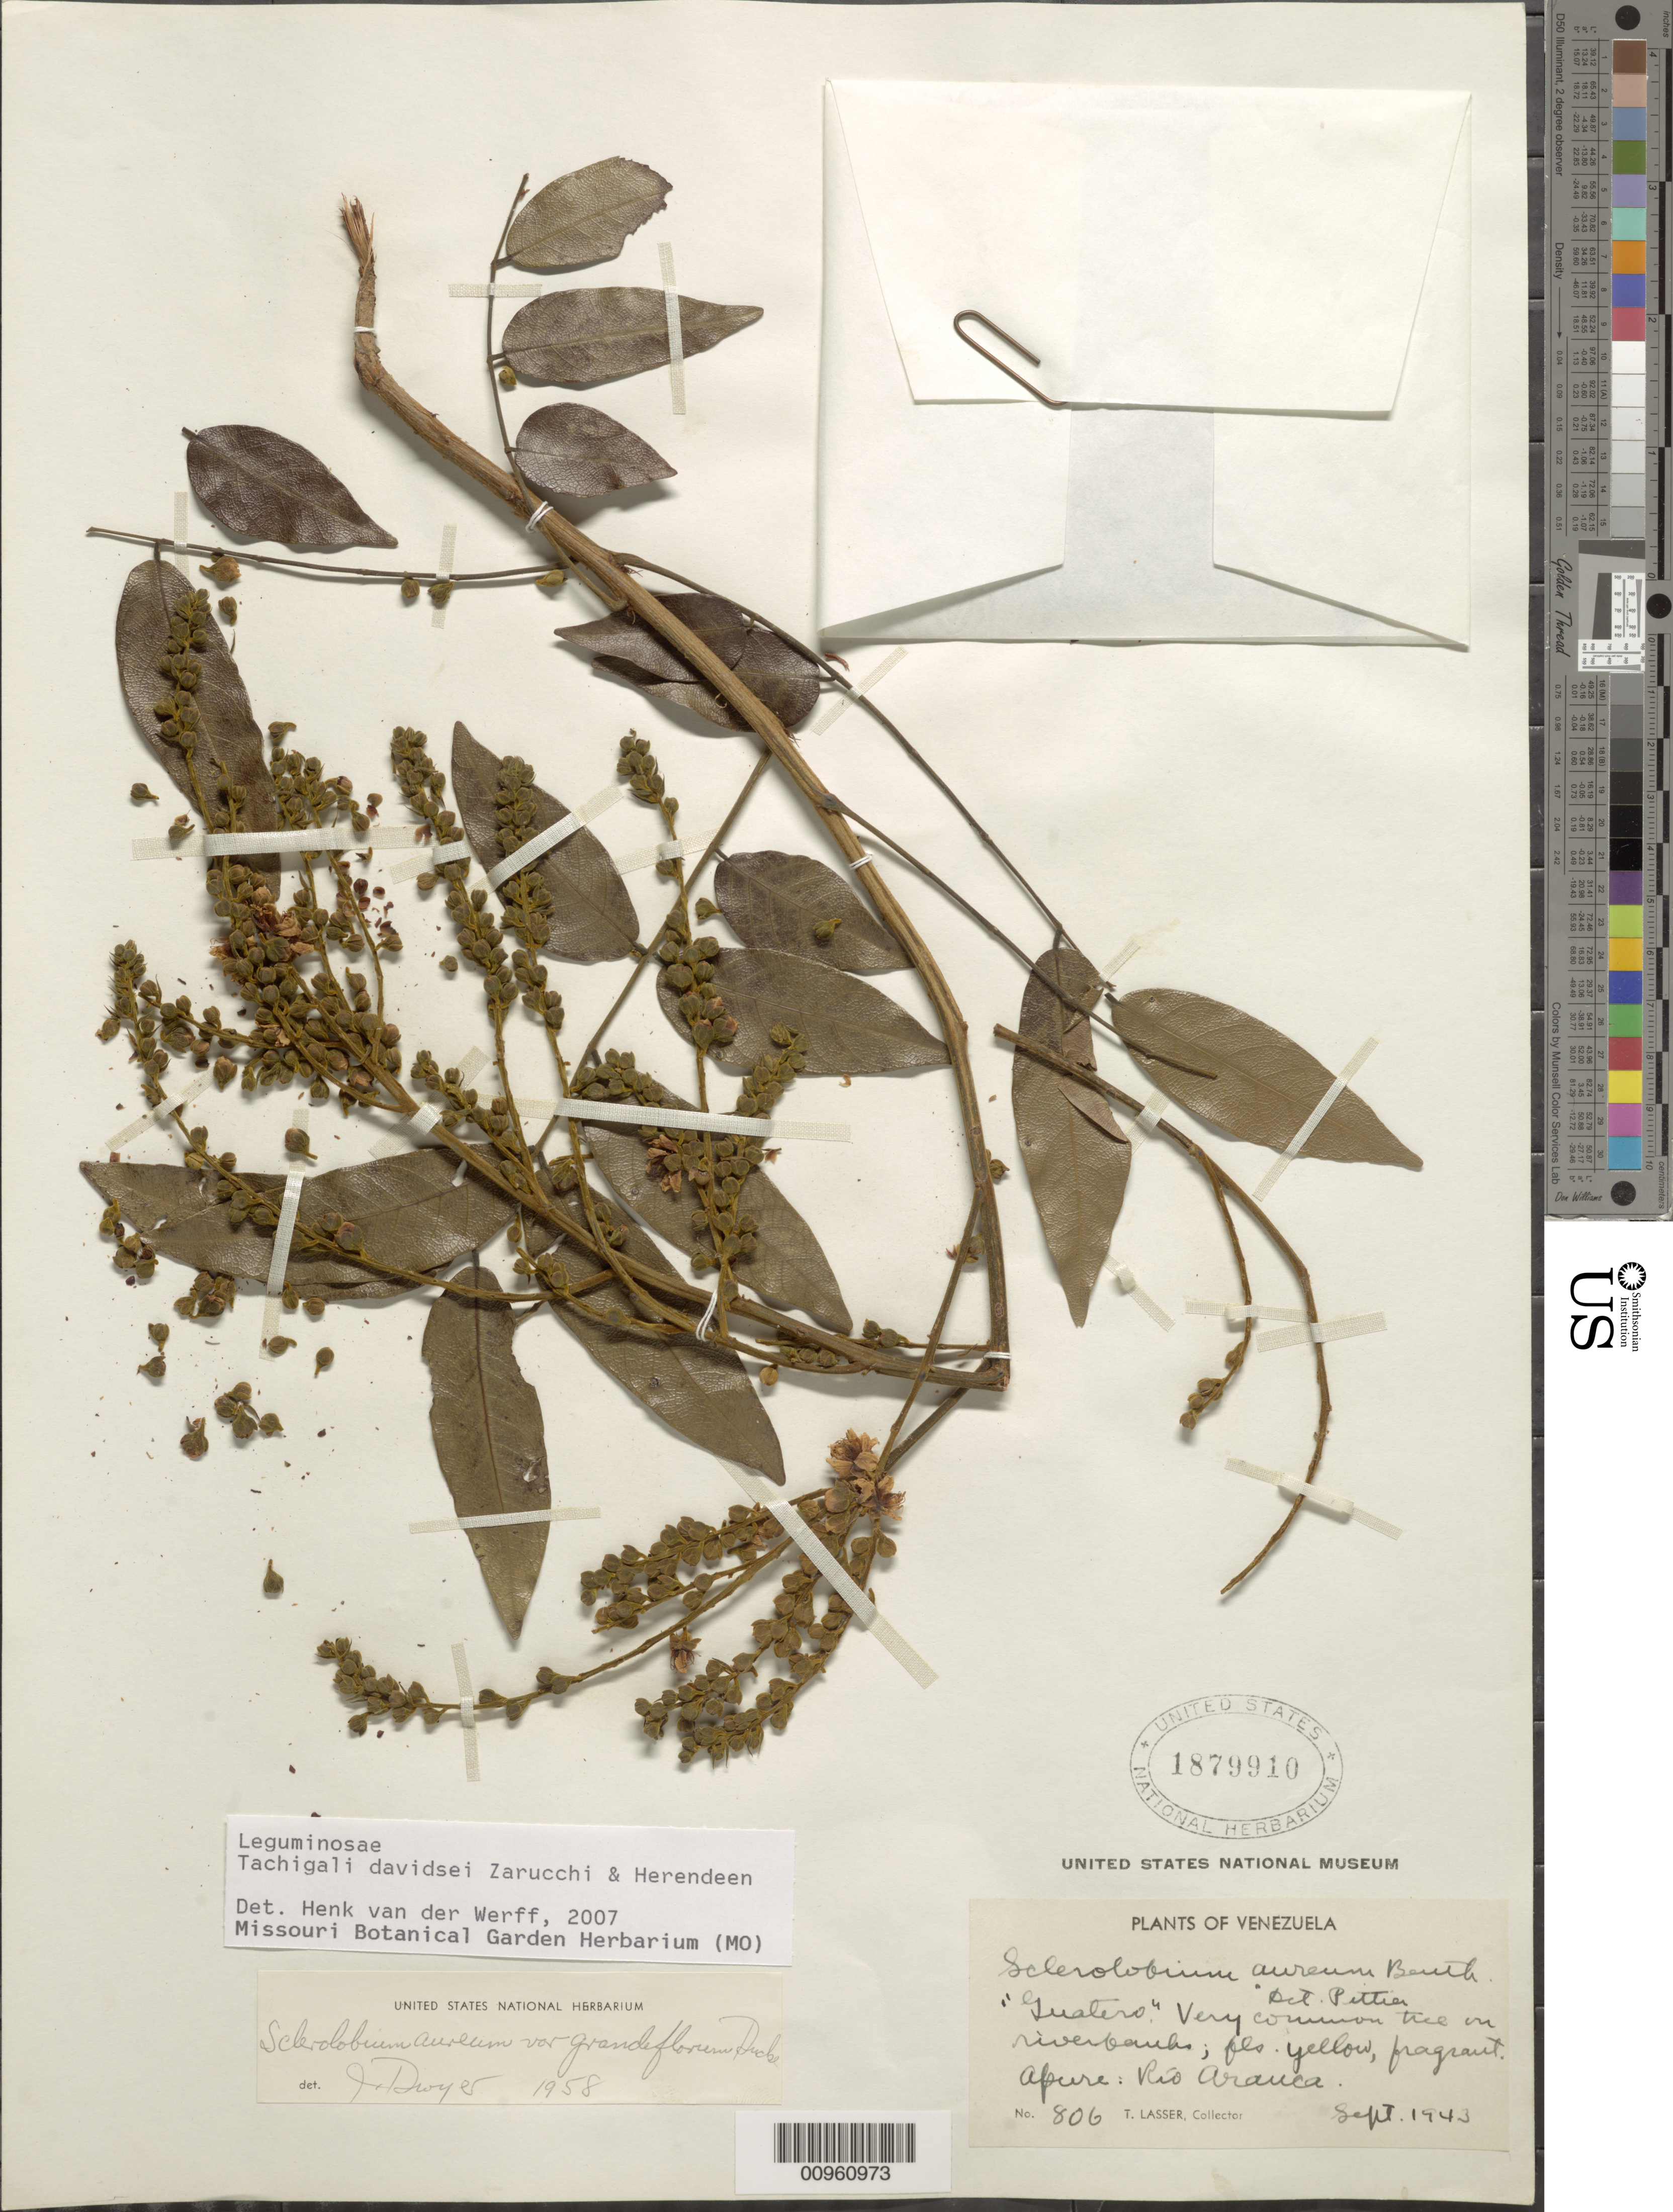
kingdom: Plantae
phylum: Tracheophyta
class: Magnoliopsida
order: Fabales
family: Fabaceae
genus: Tachigali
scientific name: Tachigali davidsei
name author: Zarucchi & Herend.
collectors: T. Lasser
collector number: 806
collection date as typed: Sep 1943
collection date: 1943-09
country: Venezuela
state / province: Apure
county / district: San Fernando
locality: Rio Arauca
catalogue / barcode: US 1879910